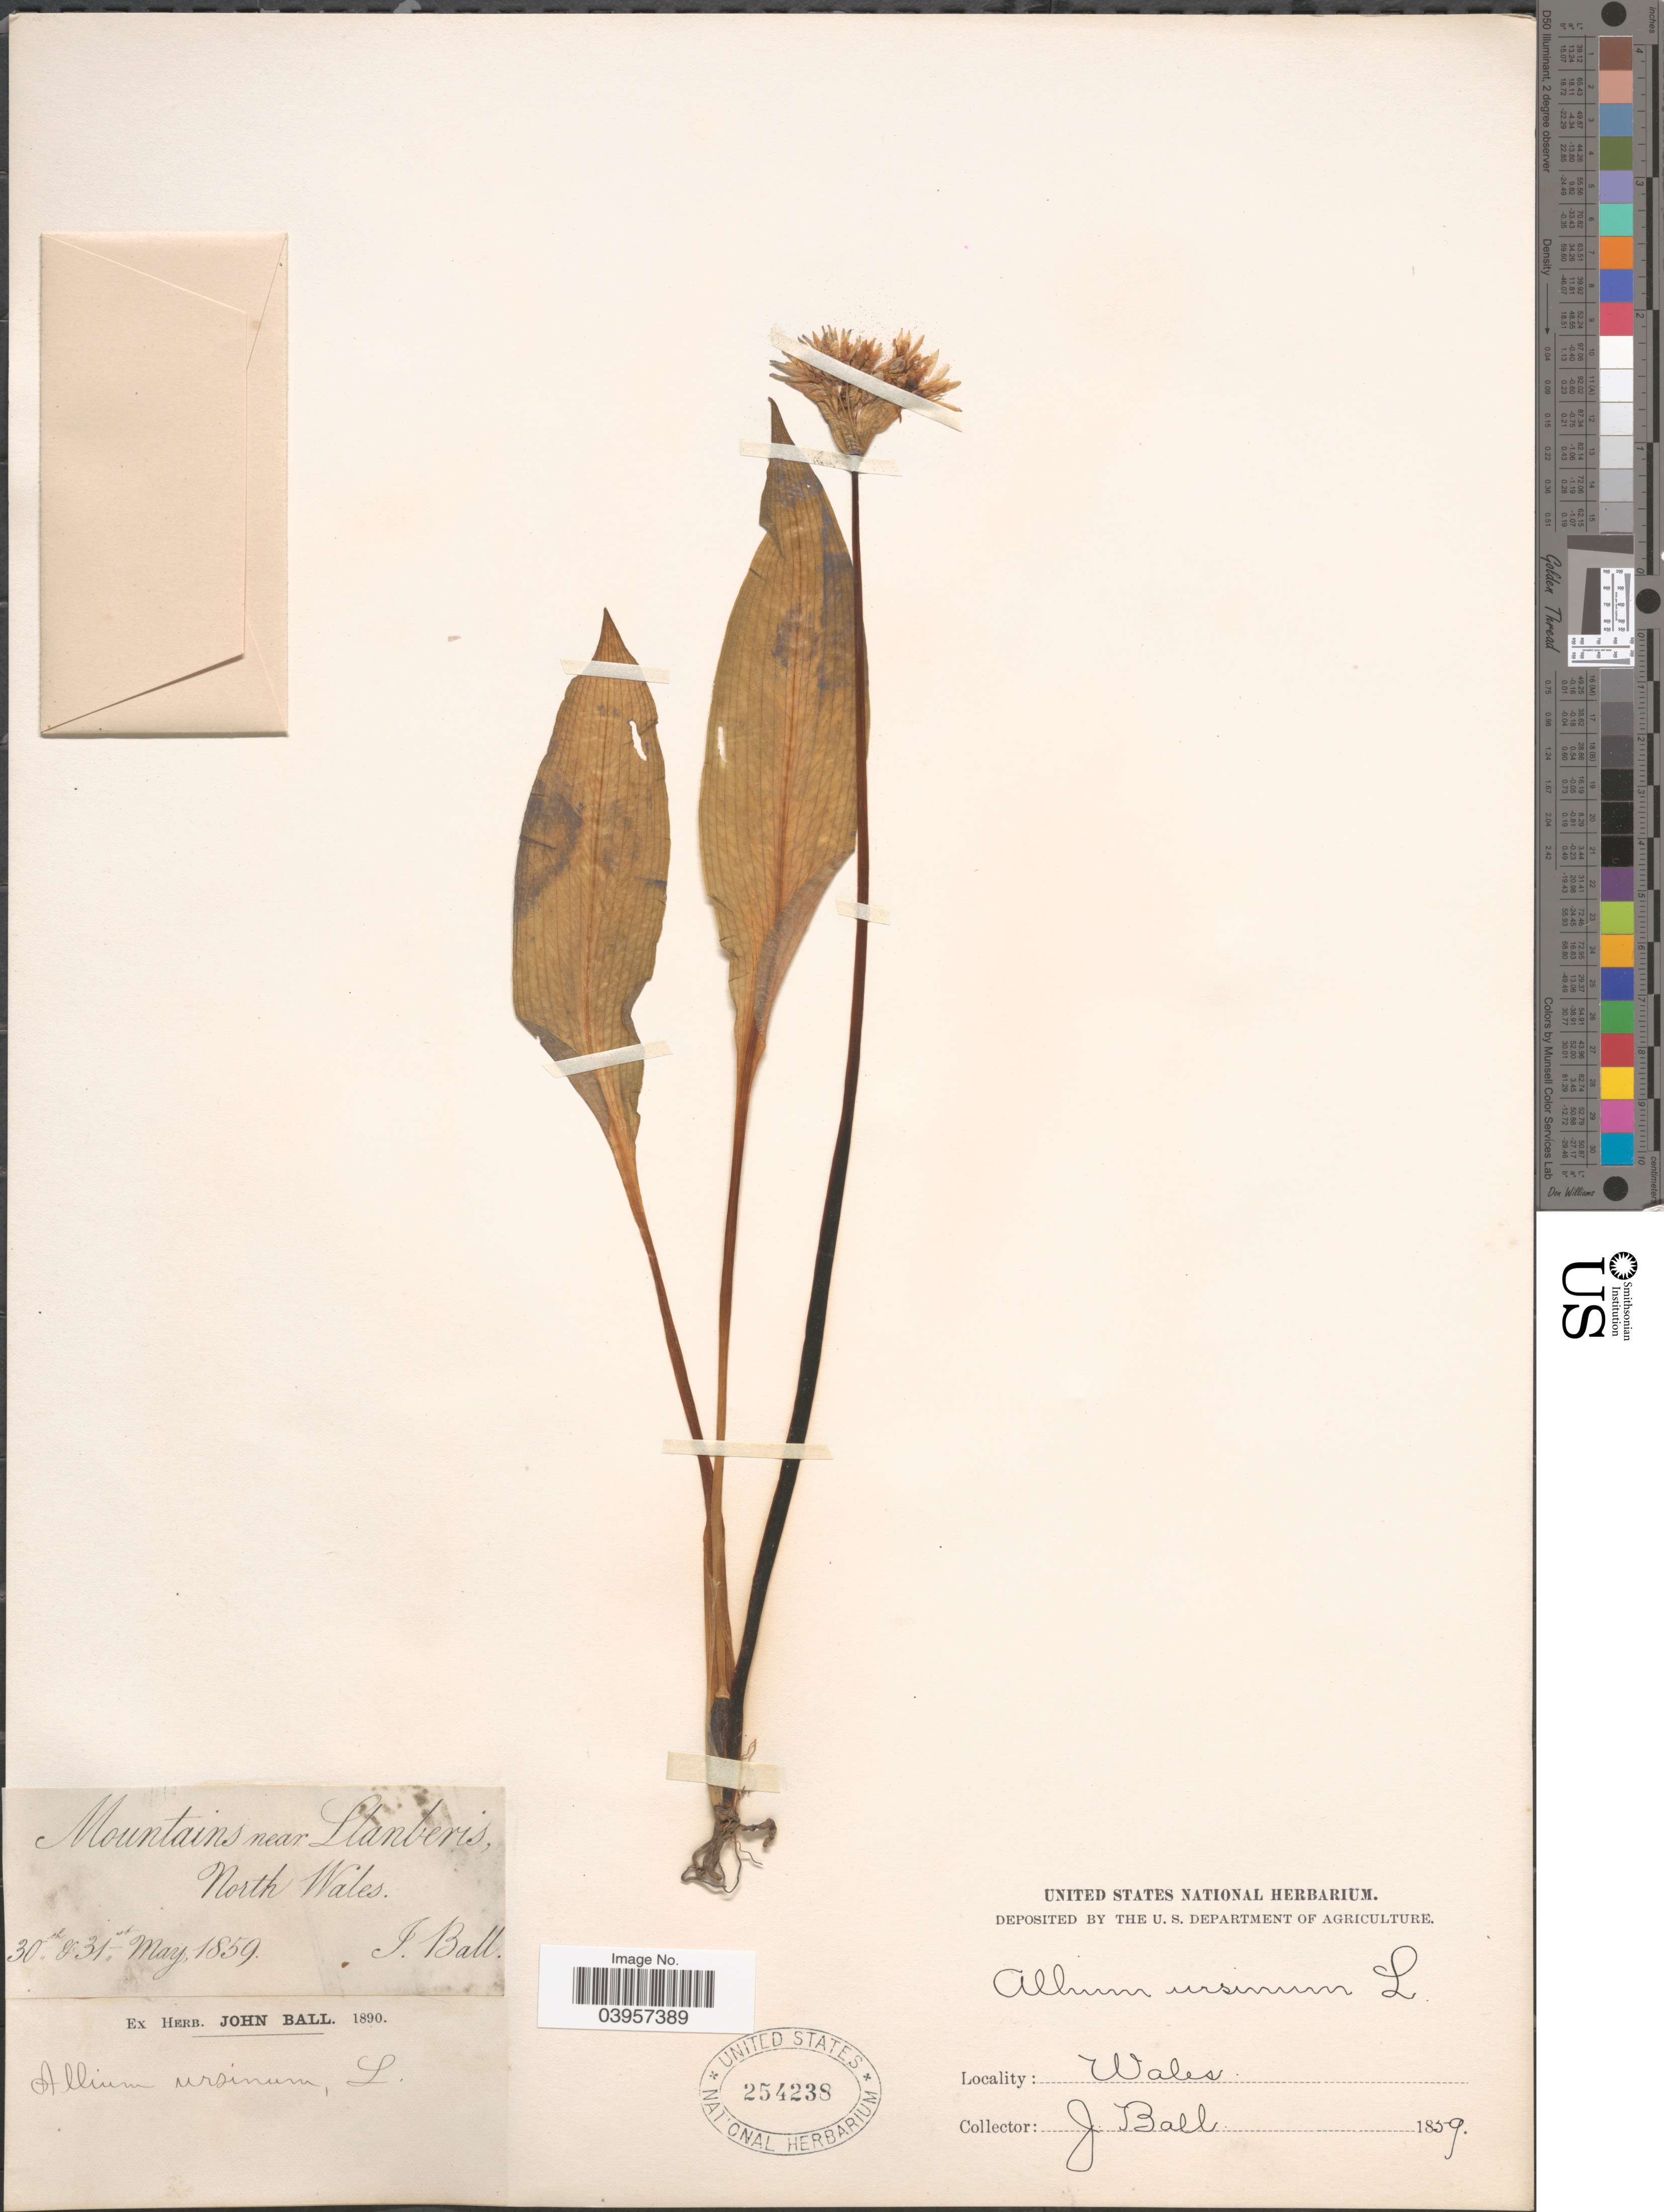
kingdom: Plantae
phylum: Tracheophyta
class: Liliopsida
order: Asparagales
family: Amaryllidaceae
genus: Allium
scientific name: Allium ursinum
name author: L.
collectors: J. Ball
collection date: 1859-05-30/1859-05-31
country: United Kingdom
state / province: Wales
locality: North Wales.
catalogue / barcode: US 254238